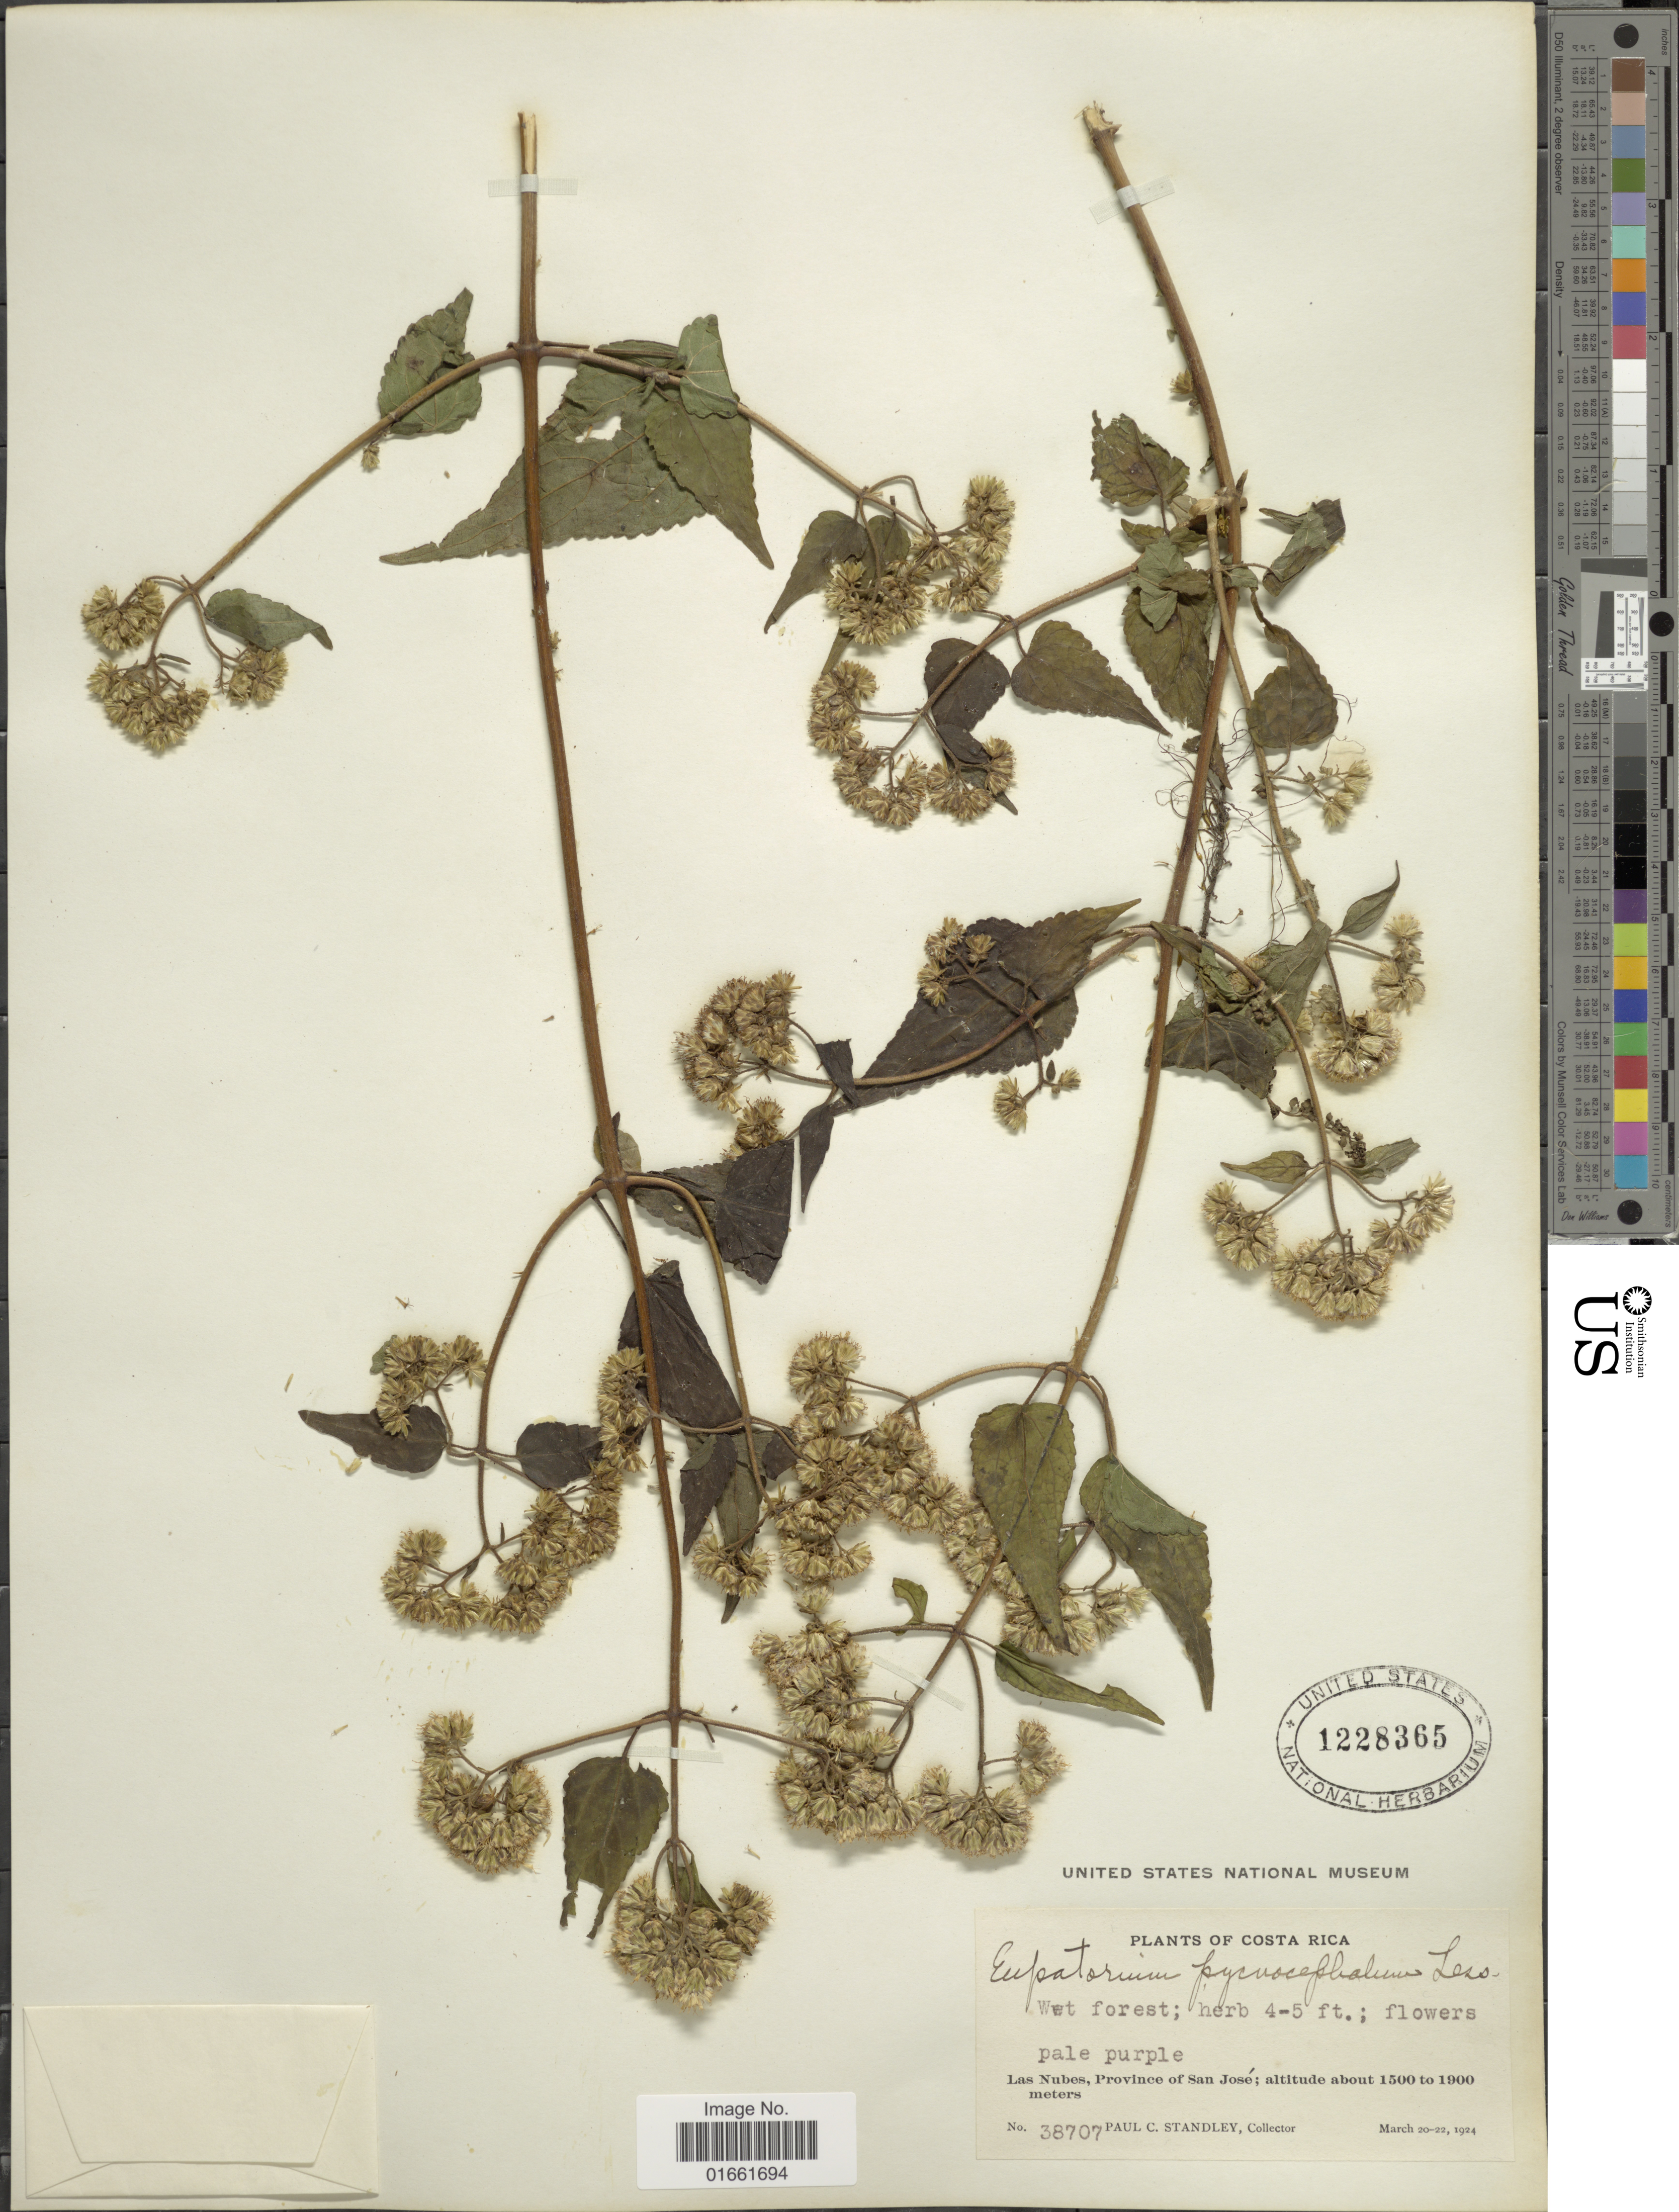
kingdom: Plantae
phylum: Tracheophyta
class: Magnoliopsida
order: Asterales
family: Asteraceae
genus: Fleischmannia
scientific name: Fleischmannia pratensis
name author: (Klatt) R.M. King & H. Rob.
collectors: P. C. Standley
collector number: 38707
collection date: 1924-03-20/1924-03-22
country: Costa Rica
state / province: San José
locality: Las Nubes, Province of San Jose.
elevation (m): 1500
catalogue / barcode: US 1228365